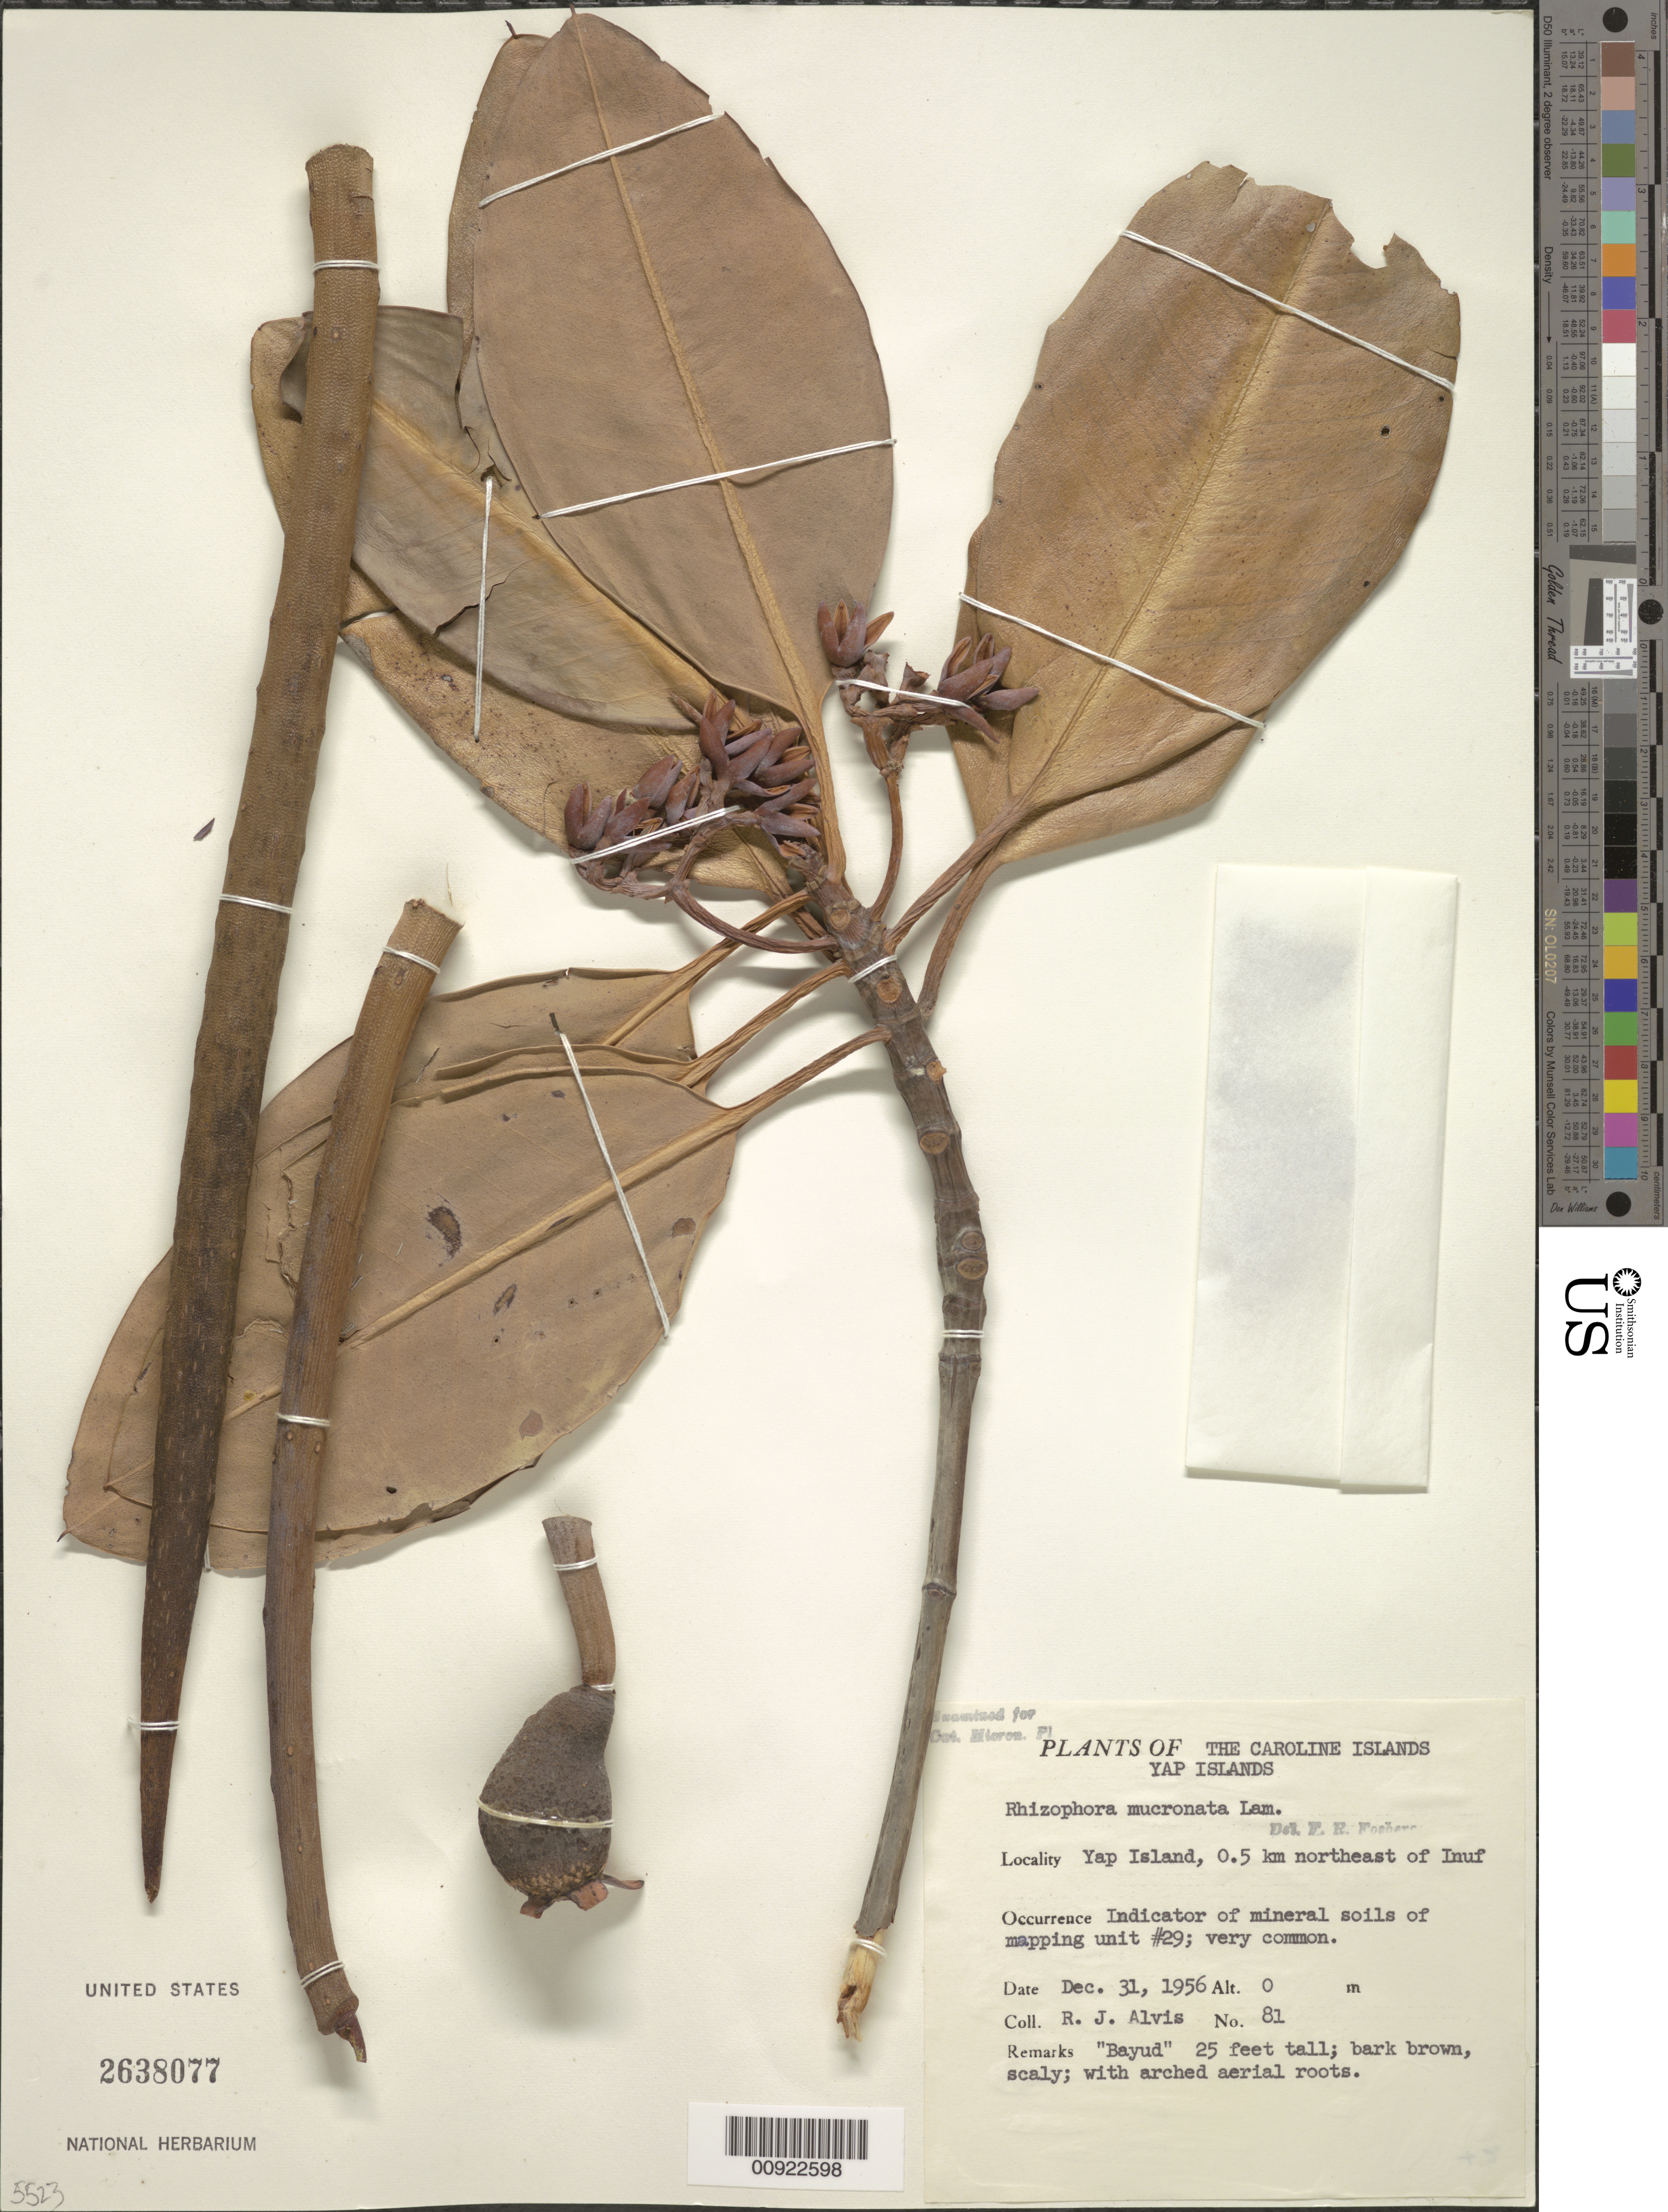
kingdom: Plantae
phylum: Tracheophyta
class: Magnoliopsida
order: Malpighiales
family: Rhizophoraceae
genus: Rhizophora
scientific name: Rhizophora mucronata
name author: Lam.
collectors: R. Alvis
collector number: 81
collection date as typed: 31 Dec 1956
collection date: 1956-12-31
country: Micronesia, Federated States of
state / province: Yap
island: Yap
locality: NE of Inuf.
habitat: Indicator of mineral soils.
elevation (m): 0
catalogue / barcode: US 2638077